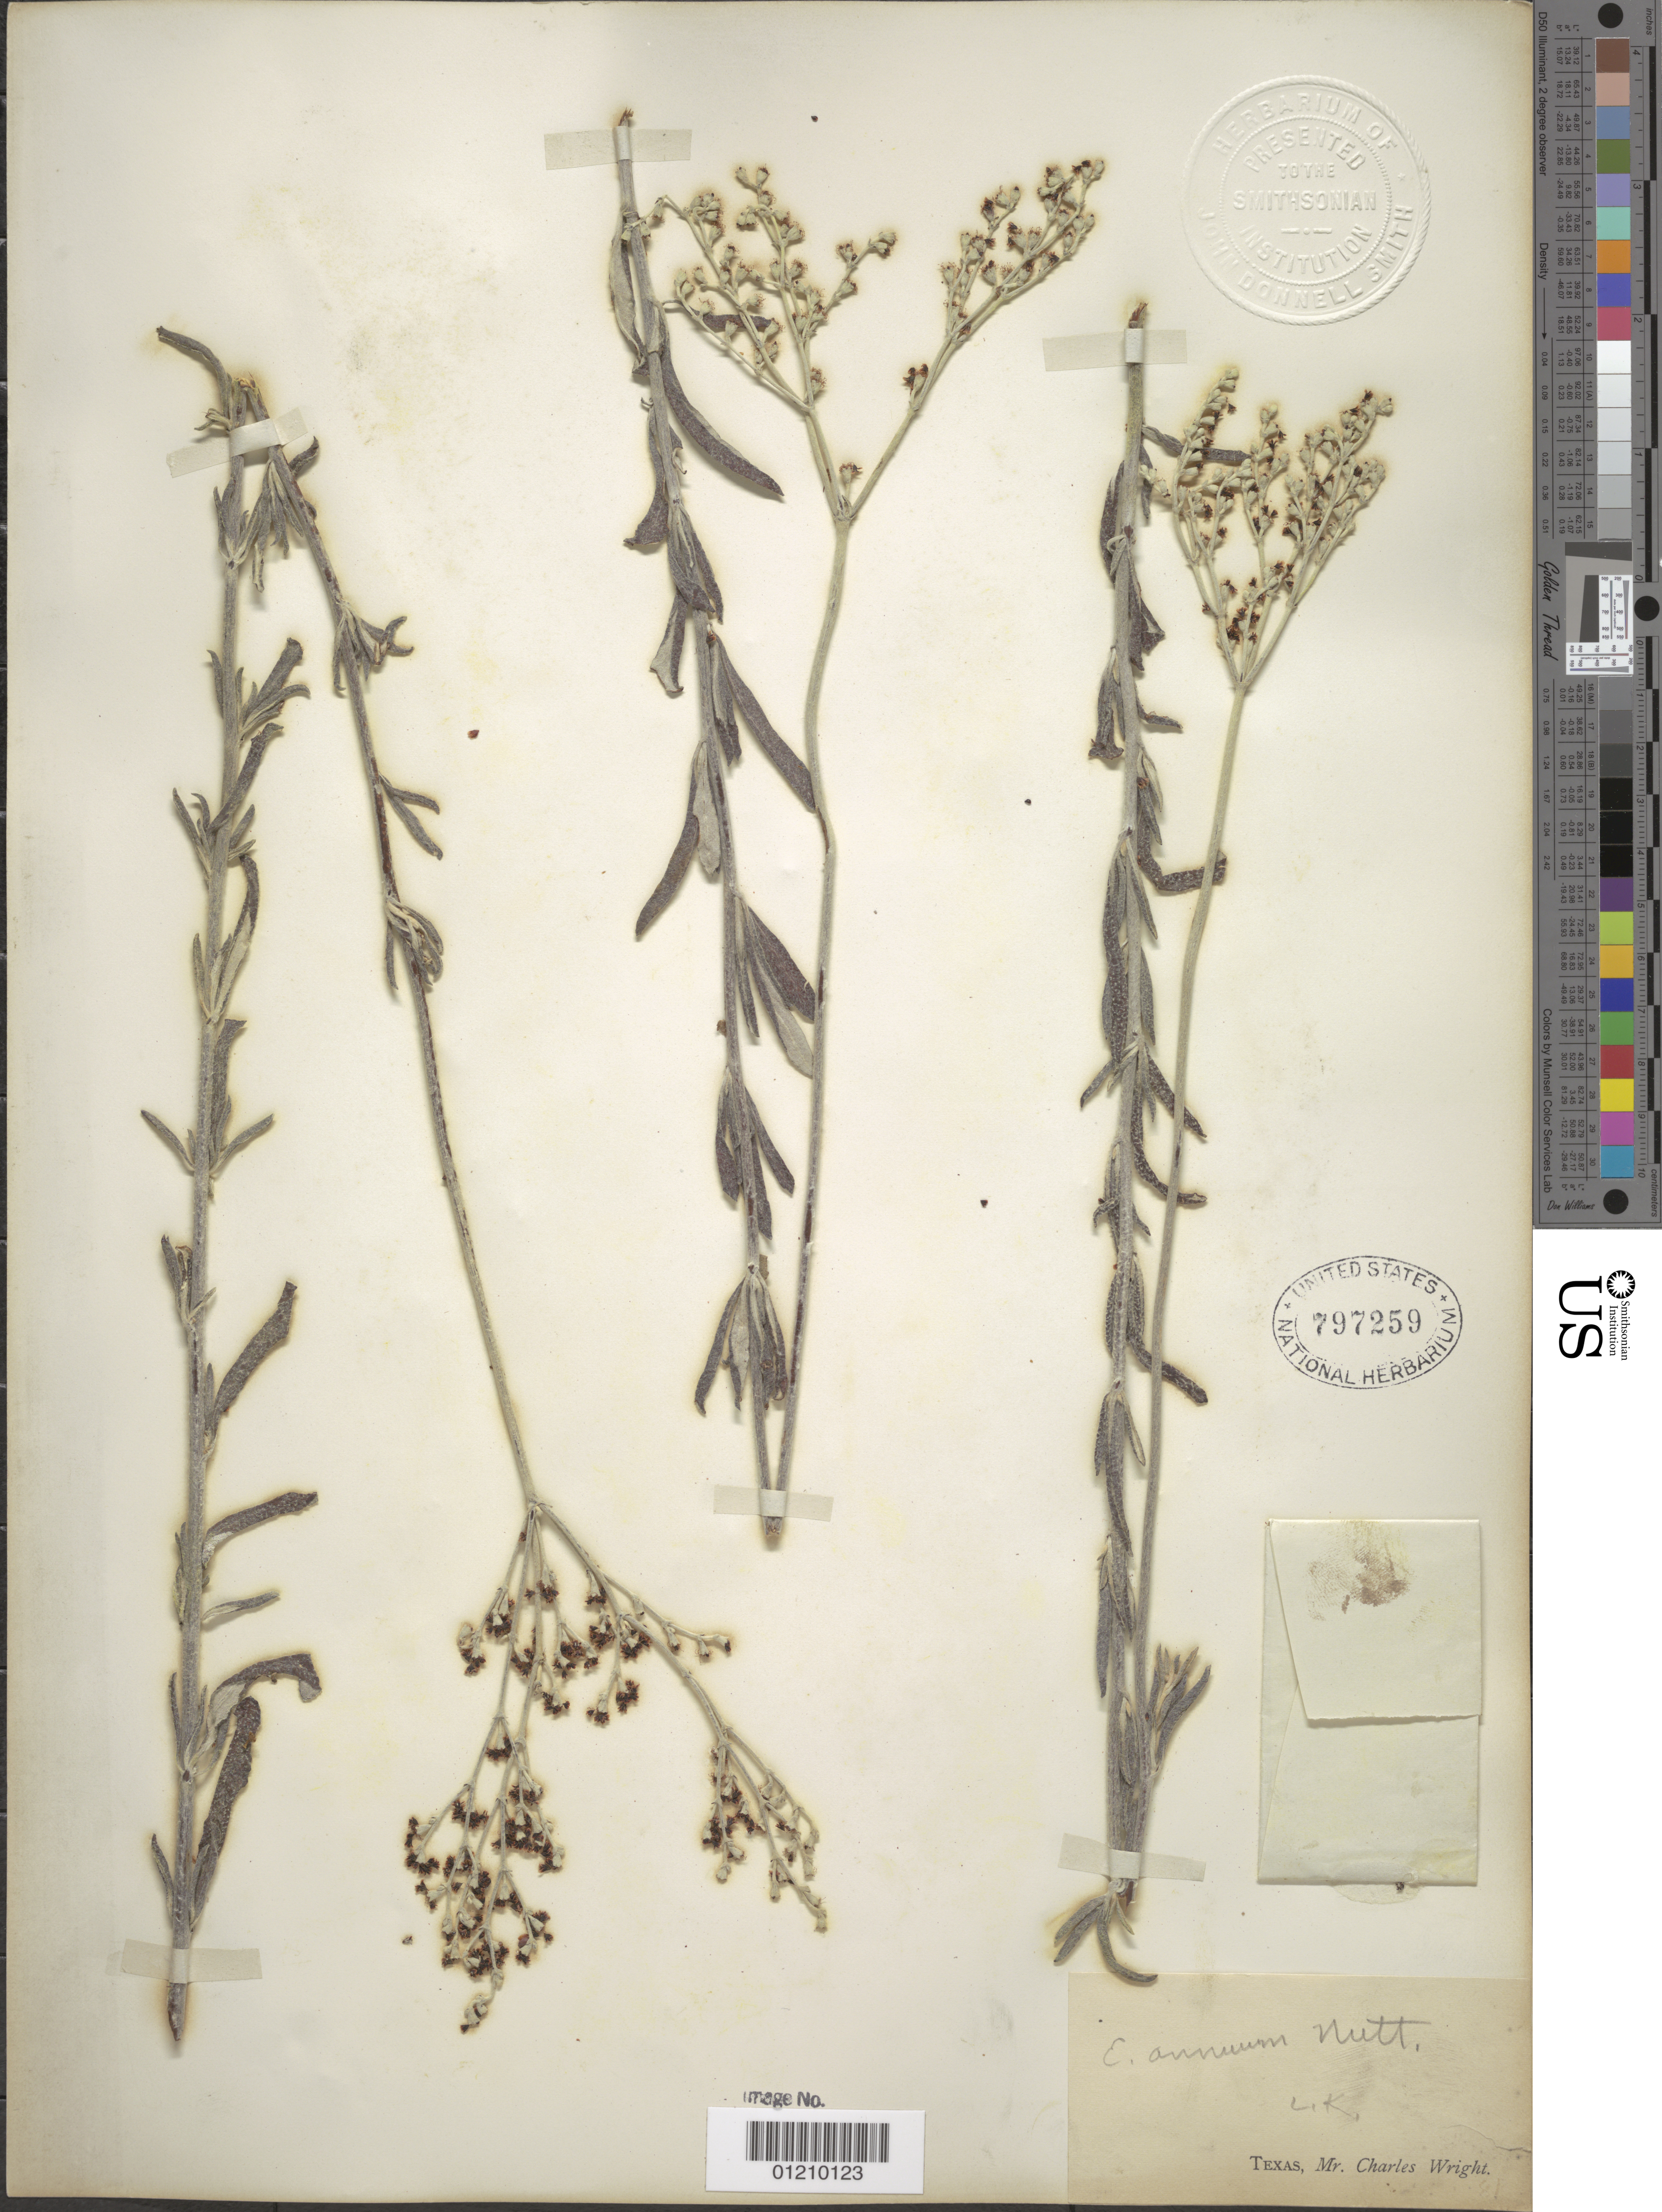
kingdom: Plantae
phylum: Tracheophyta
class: Magnoliopsida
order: Caryophyllales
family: Polygonaceae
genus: Eriogonum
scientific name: Eriogonum annuum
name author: Nutt.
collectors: C. Wright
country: United States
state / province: Texas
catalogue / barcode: US 797259